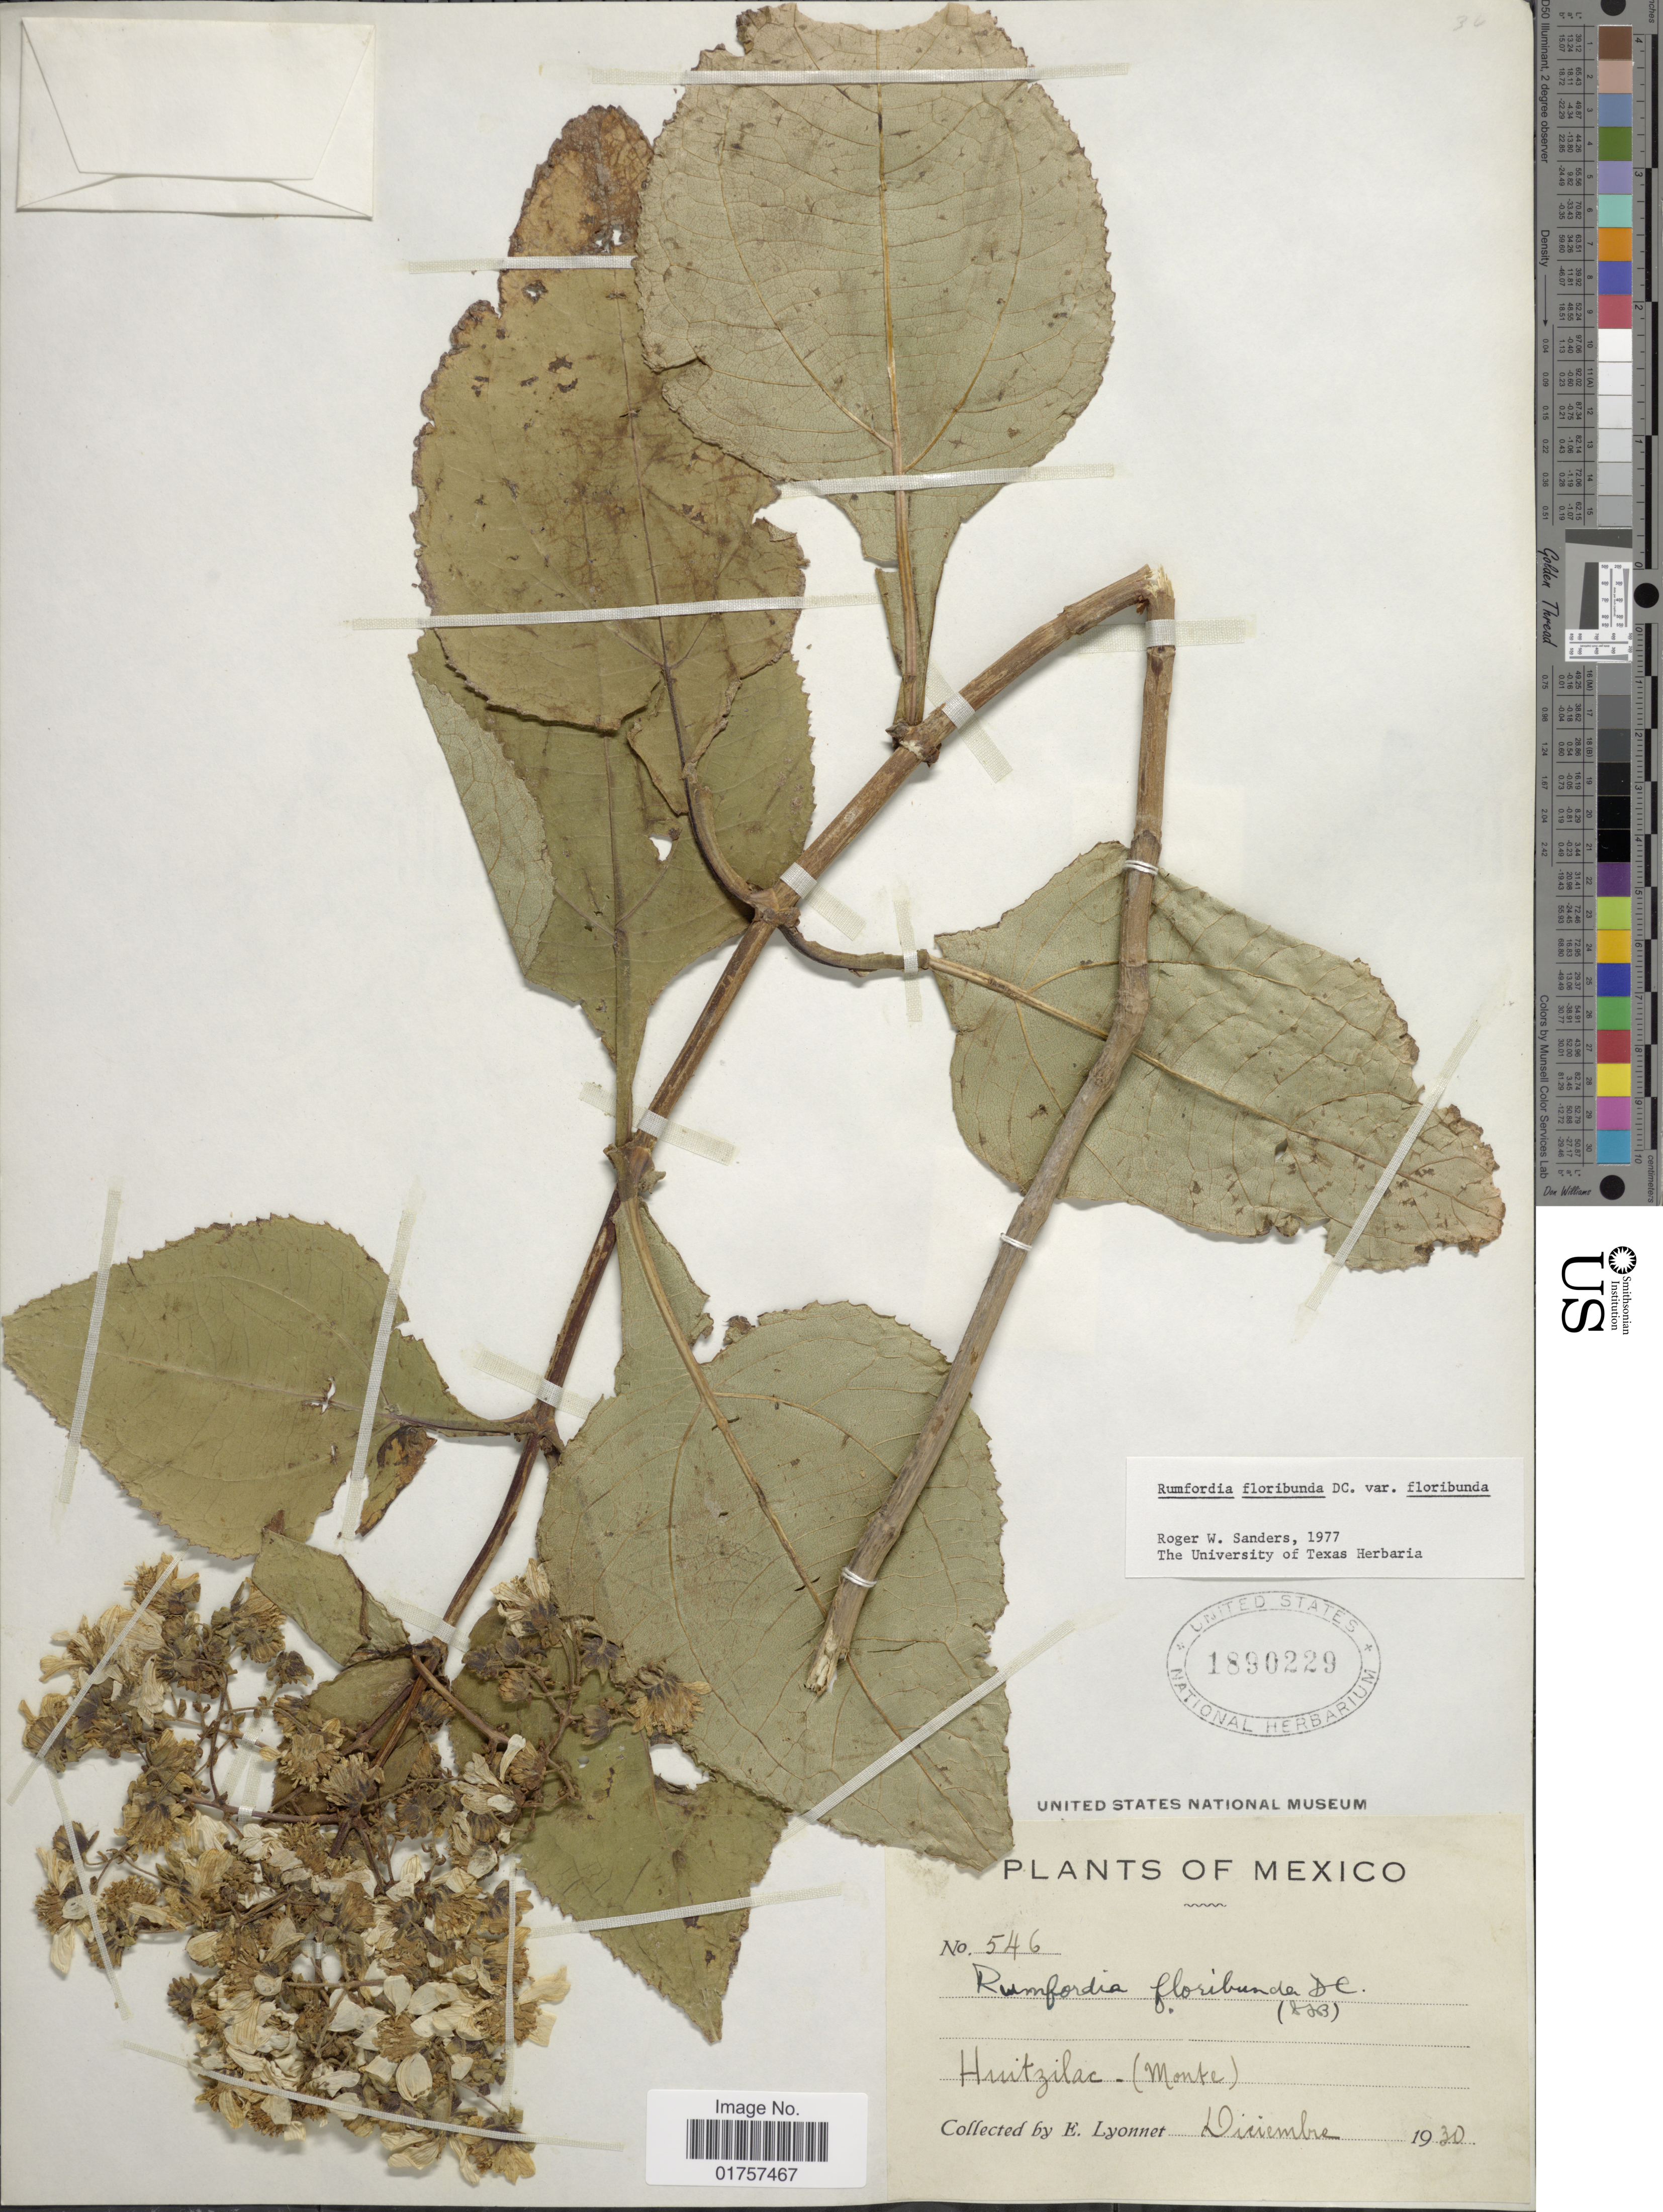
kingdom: Plantae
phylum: Tracheophyta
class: Magnoliopsida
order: Asterales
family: Asteraceae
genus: Rumfordia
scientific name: Rumfordia floribunda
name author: DC.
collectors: E. Lyonnet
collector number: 546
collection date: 1930-12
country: Mexico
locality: Huitzilac _ (Monte)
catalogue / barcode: US 1890229